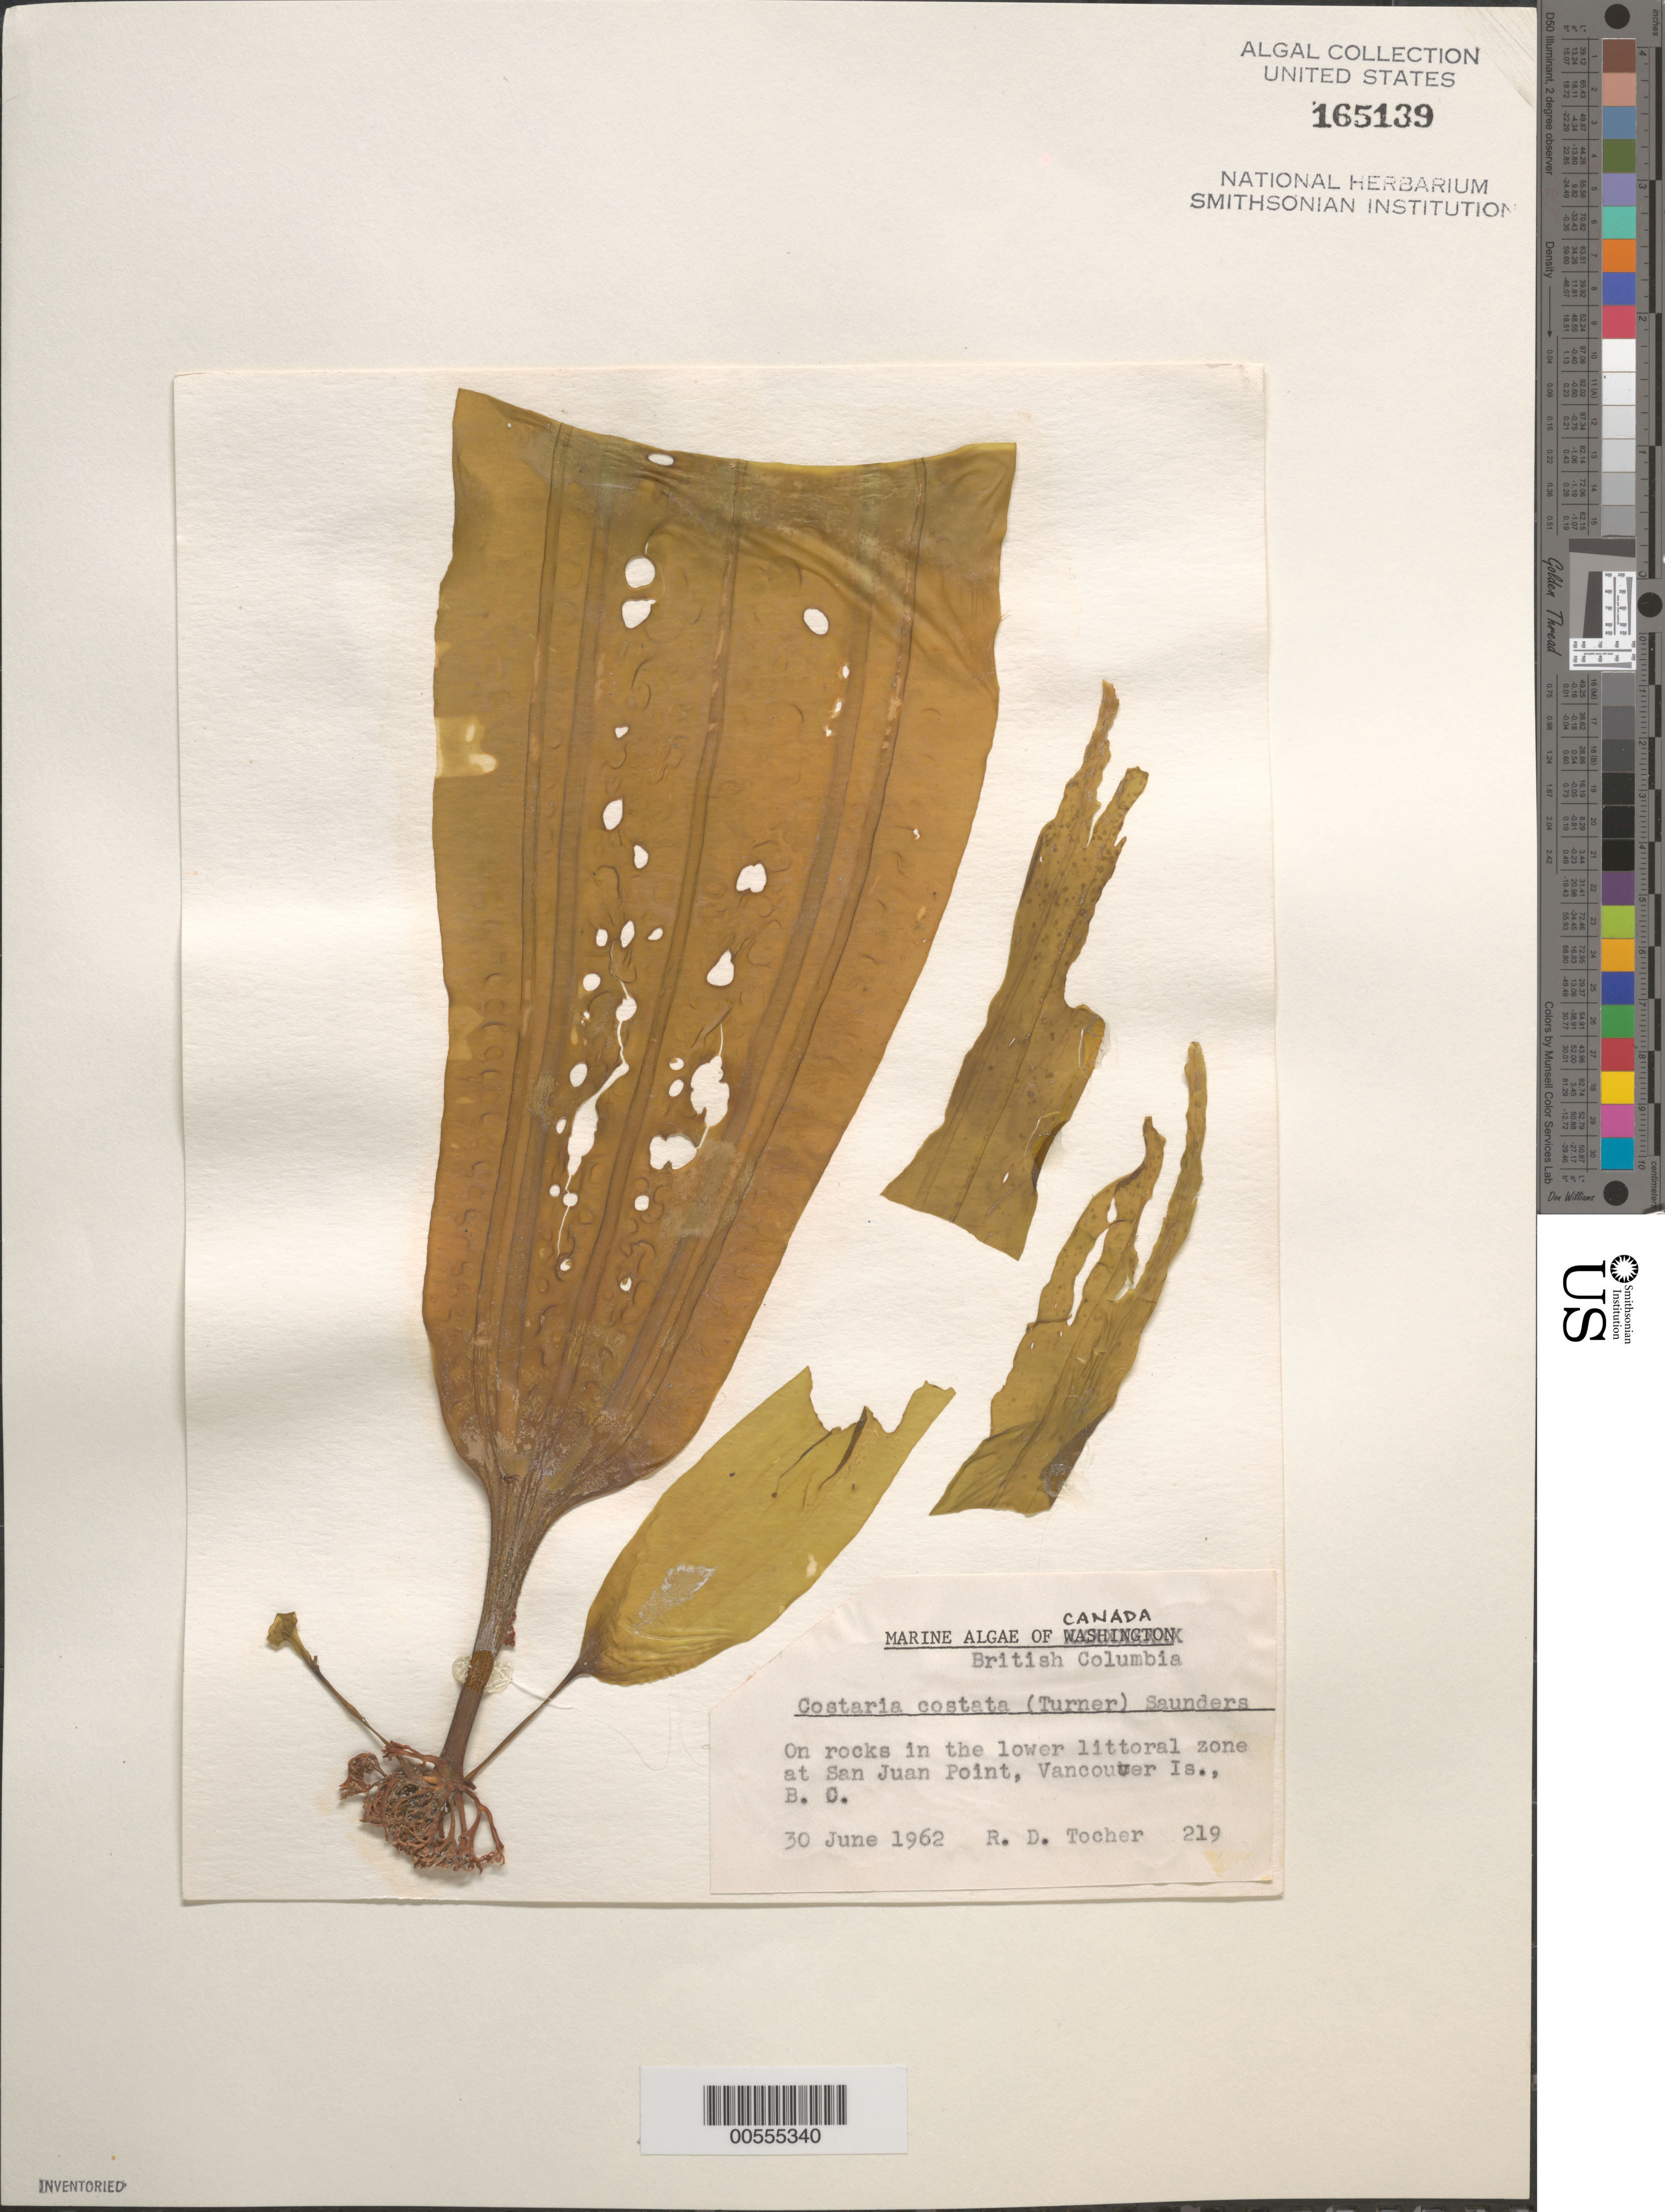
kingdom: Chromista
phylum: Ochrophyta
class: Phaeophyceae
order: Laminariales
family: Costariaceae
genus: Costaria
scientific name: Costaria costata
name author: (C. Agardh) D.A. Saunders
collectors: R. Tocher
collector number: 219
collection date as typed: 30 Jun 1962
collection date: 1962-06-30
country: Canada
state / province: British Columbia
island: Vancouver Island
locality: Point San Juan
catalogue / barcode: US 165139